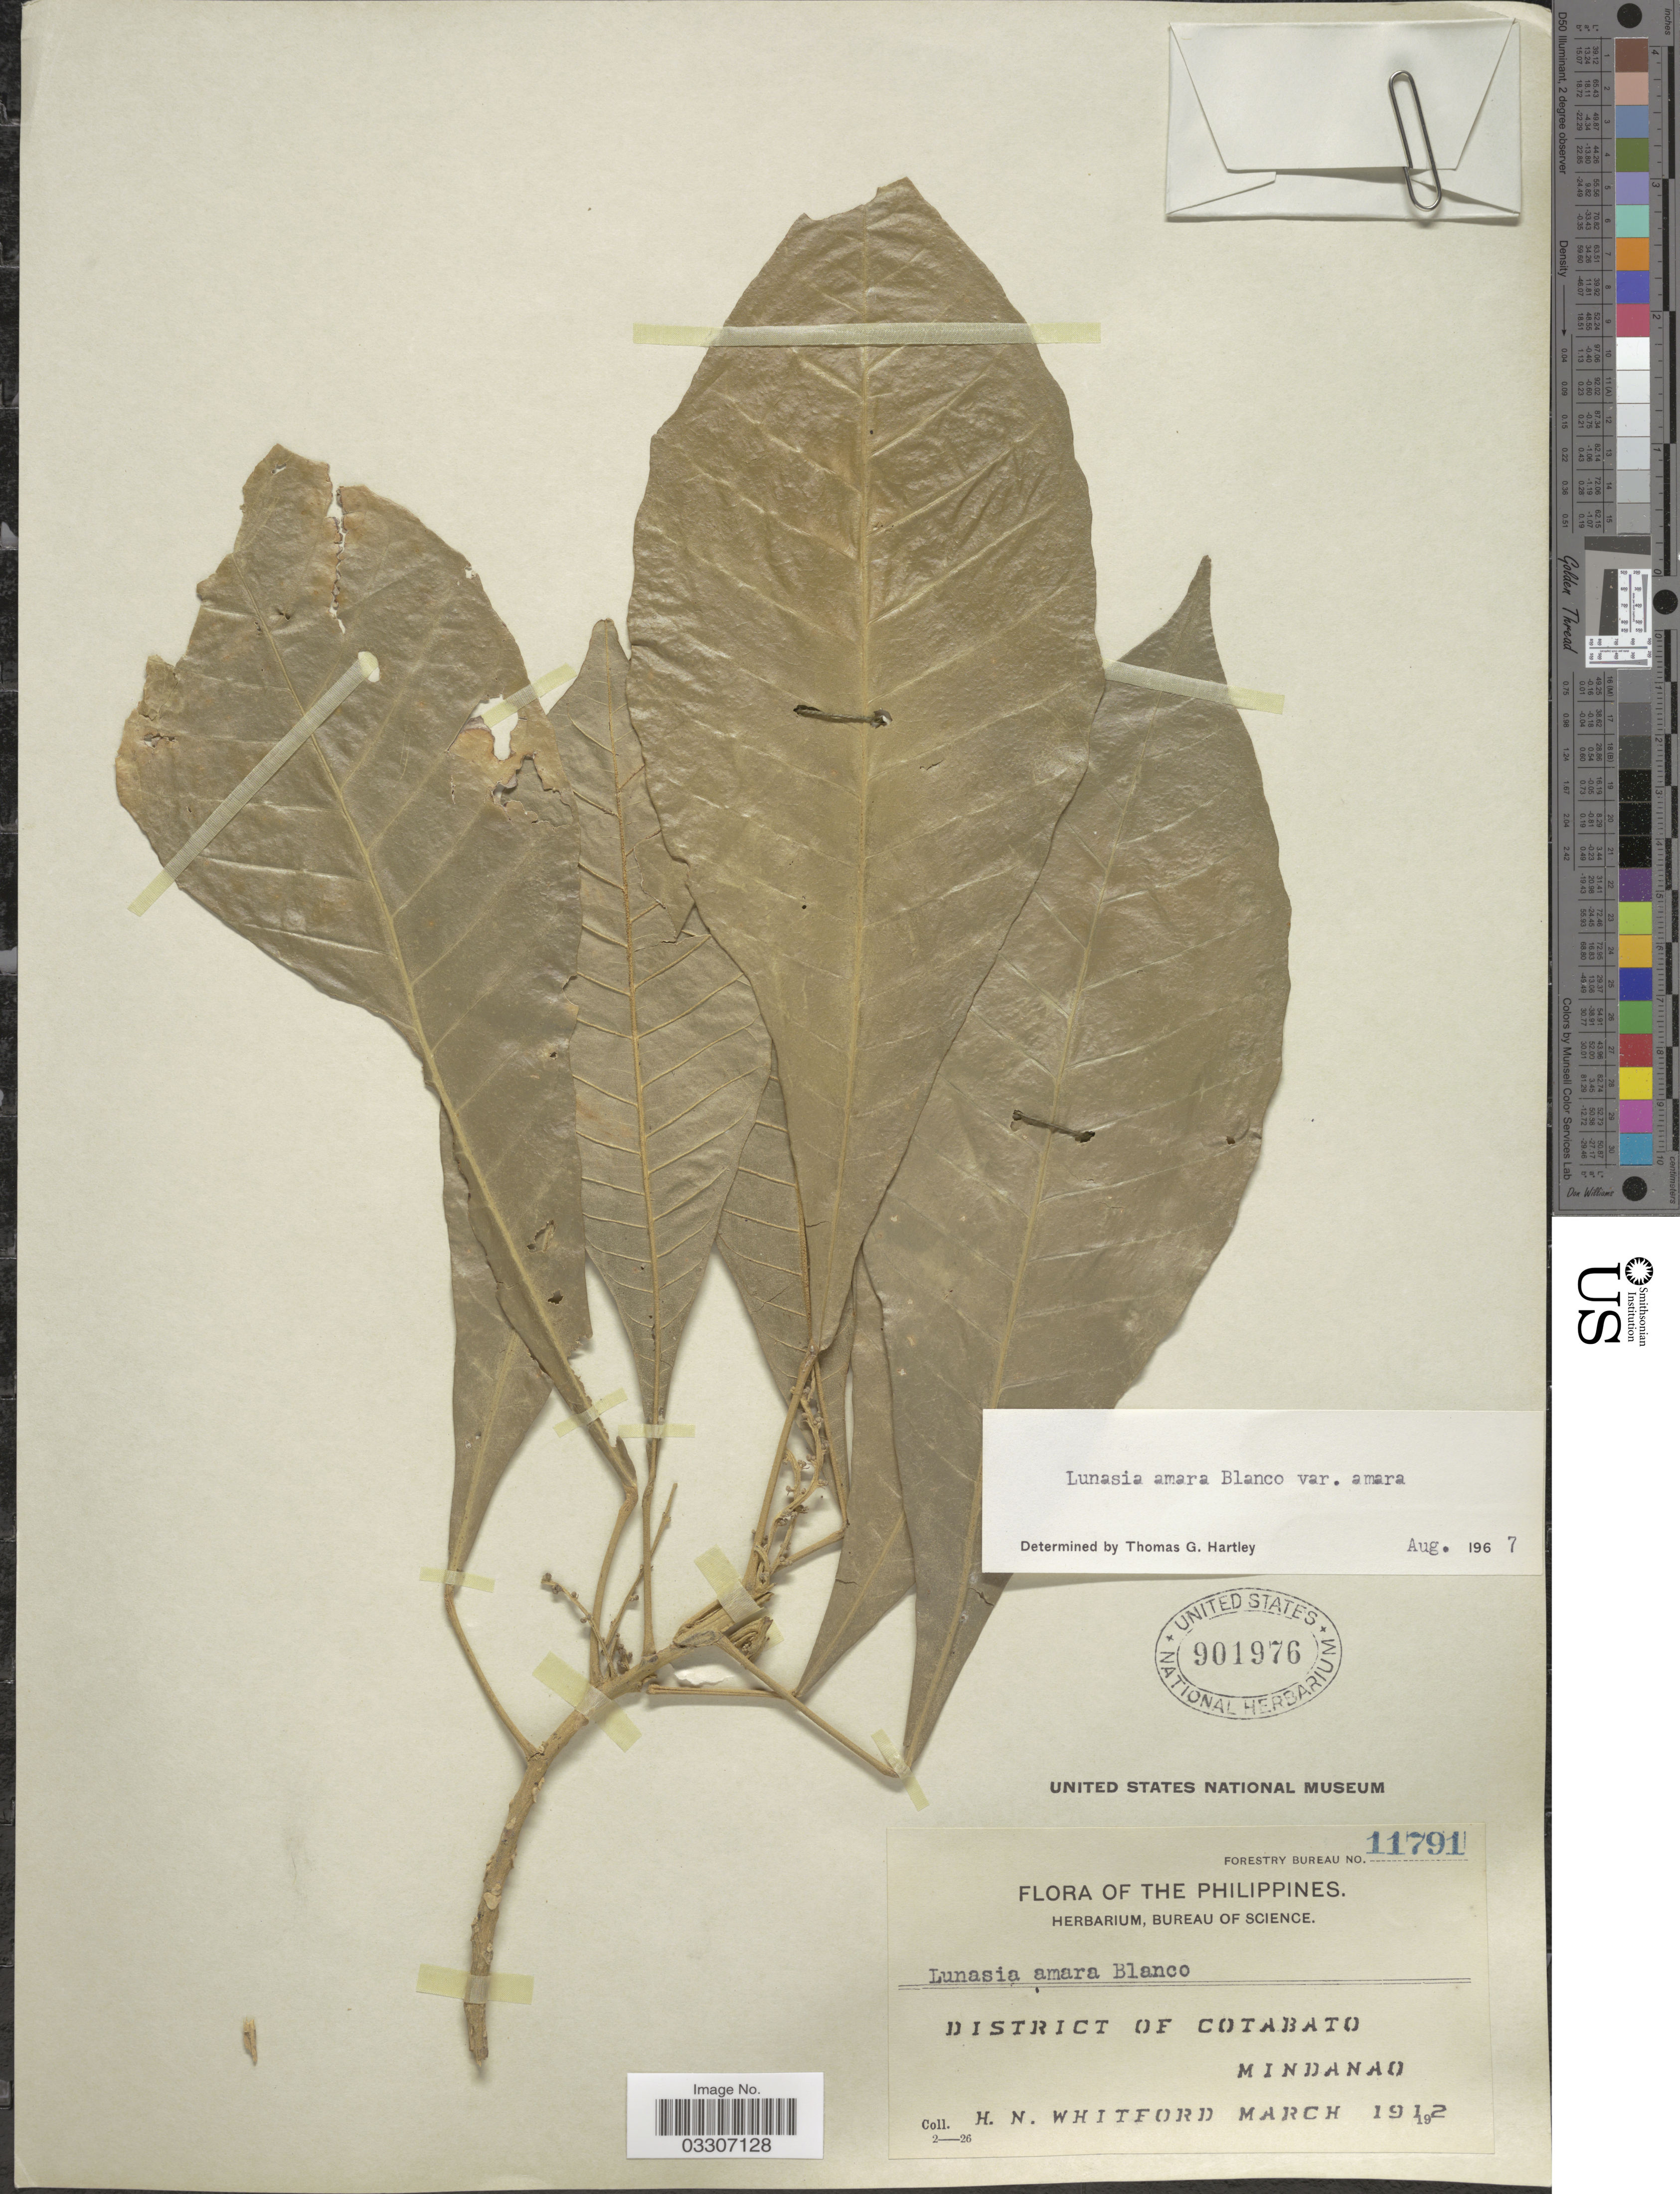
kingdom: Plantae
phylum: Tracheophyta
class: Magnoliopsida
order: Sapindales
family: Rutaceae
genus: Lunasia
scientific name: Lunasia amara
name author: Blanco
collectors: H. N. Whitford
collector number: Forestry Bureau 11791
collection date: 1912-03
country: Philippines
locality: District of Cotabato, Mindanao.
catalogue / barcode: US 901976